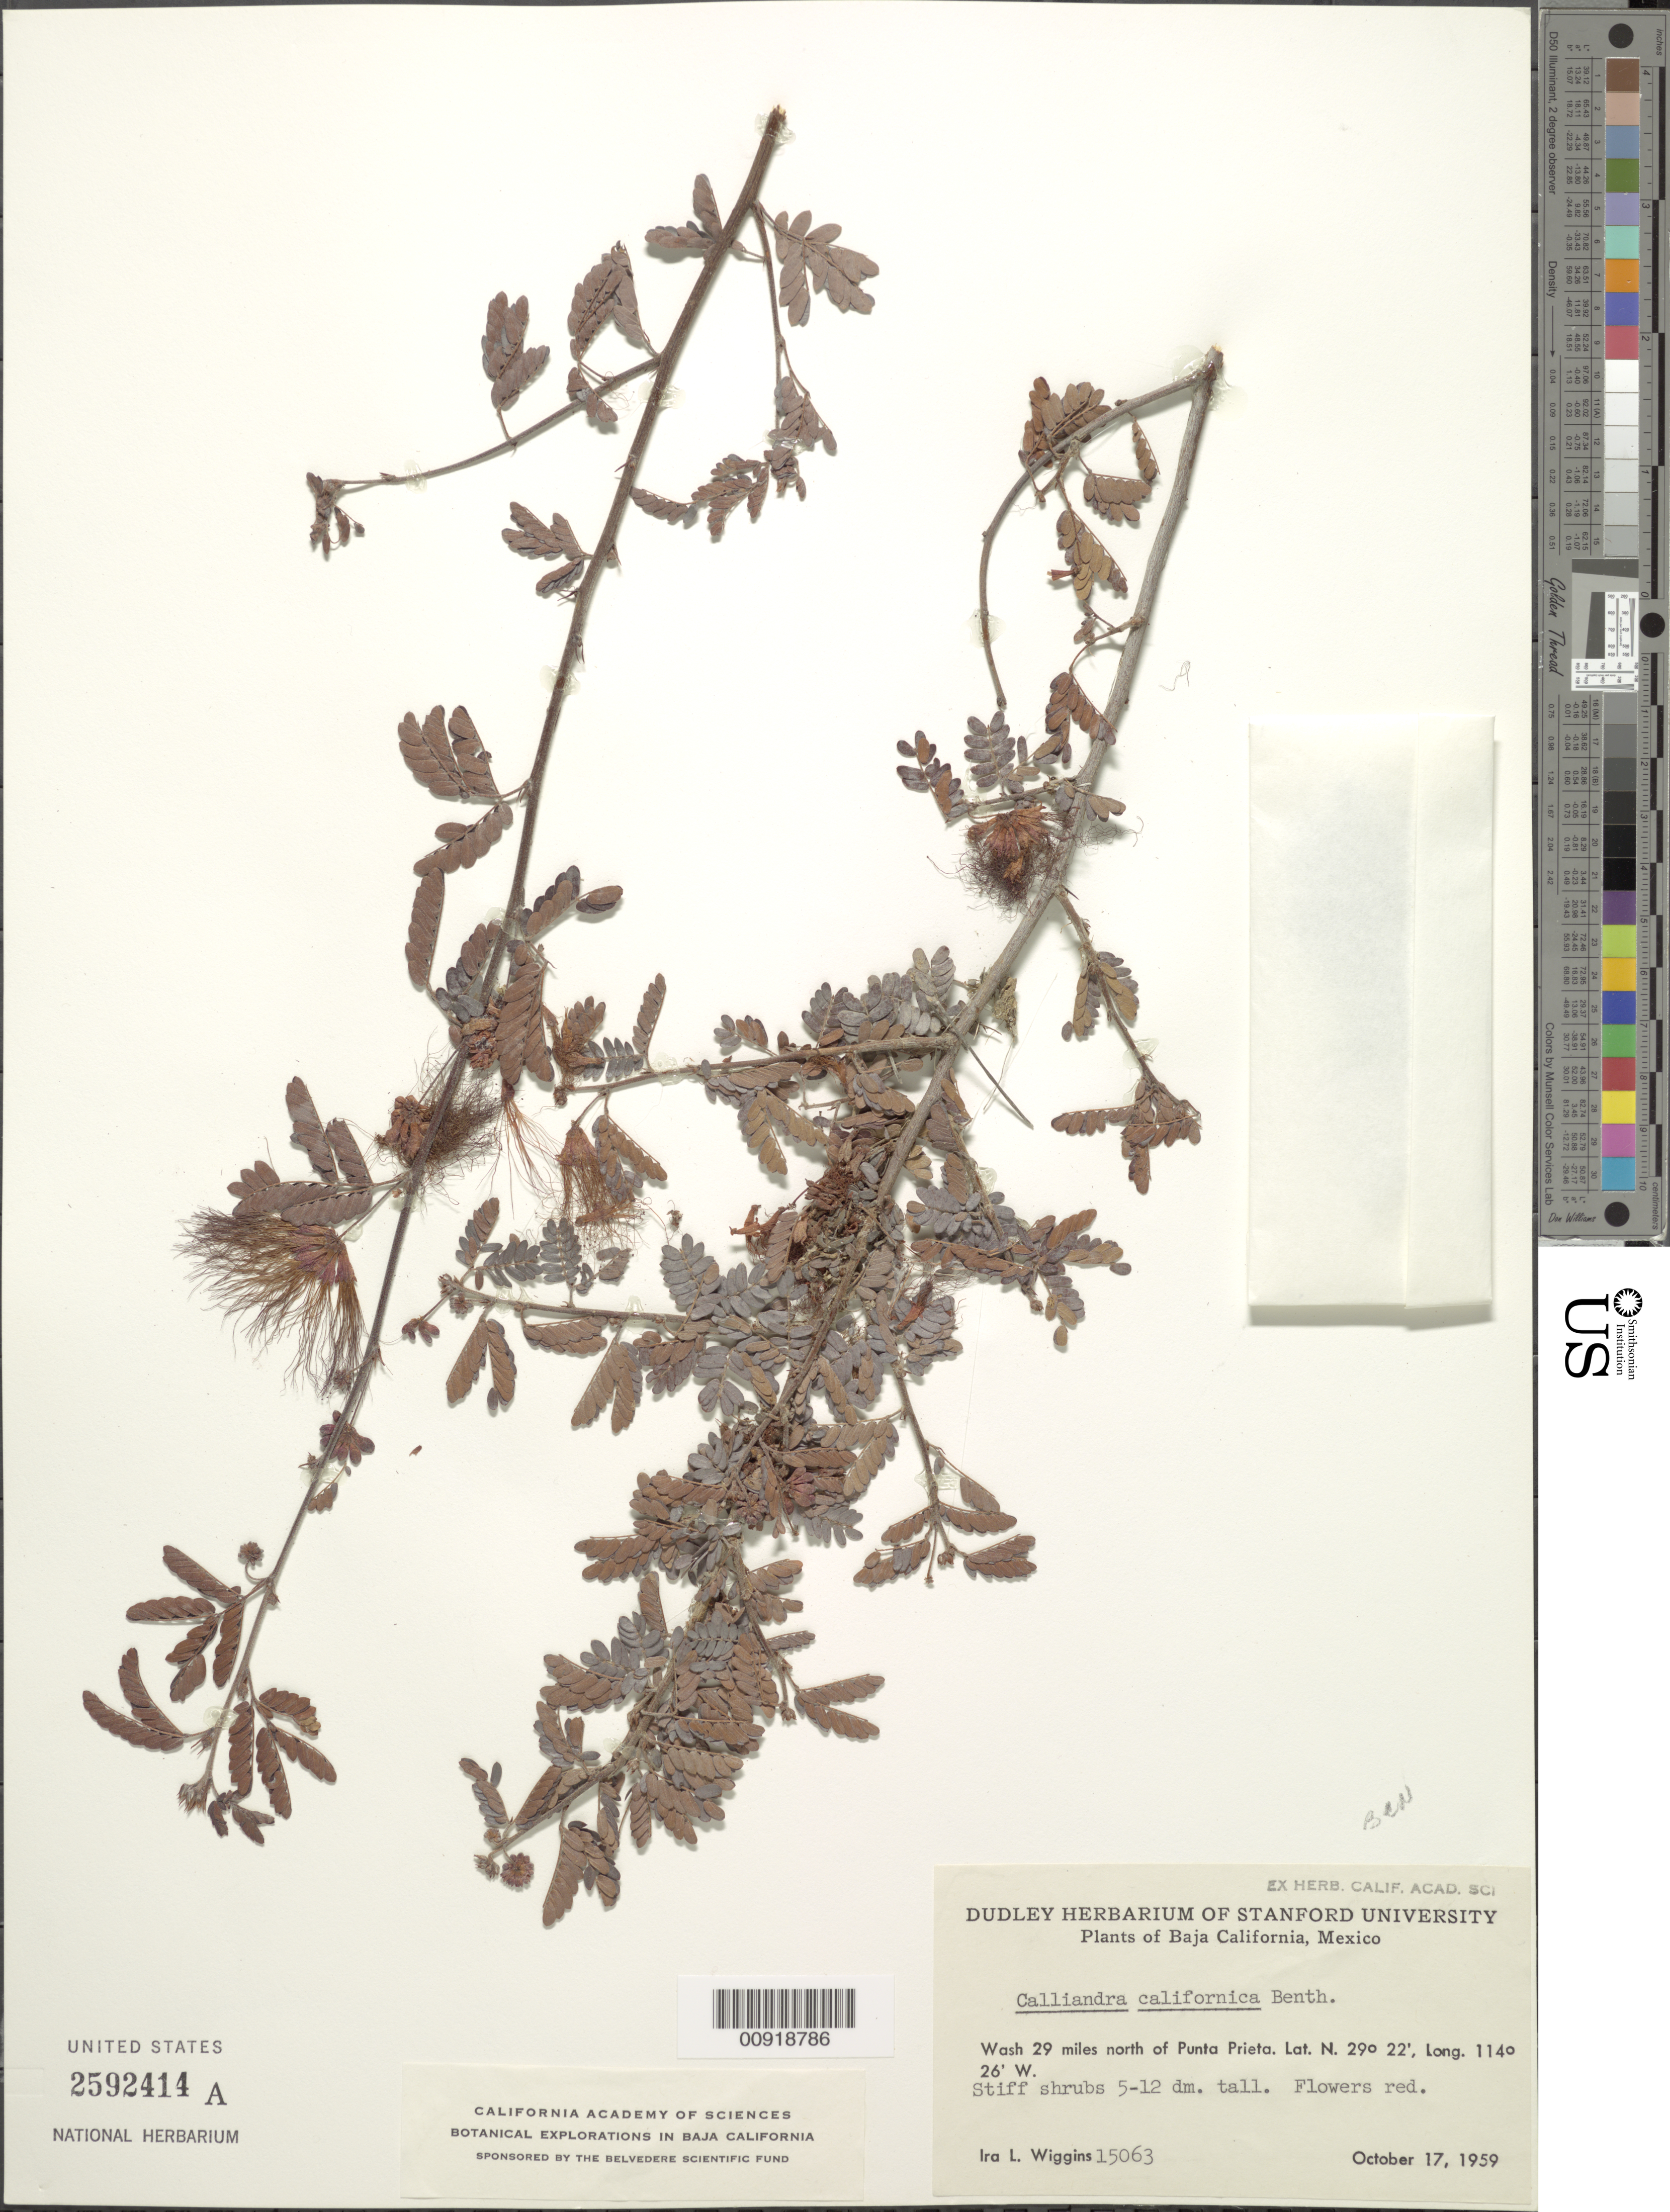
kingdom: Plantae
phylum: Tracheophyta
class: Magnoliopsida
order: Fabales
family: Fabaceae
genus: Calliandra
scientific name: Calliandra californica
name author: Benth.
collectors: I. L. Wiggins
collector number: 15063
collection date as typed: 17 Oct 1959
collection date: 1959-10-17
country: Mexico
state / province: Baja California Norte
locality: Wash 29 miles north of Punta Prieta.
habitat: Wash.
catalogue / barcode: US 2592414A